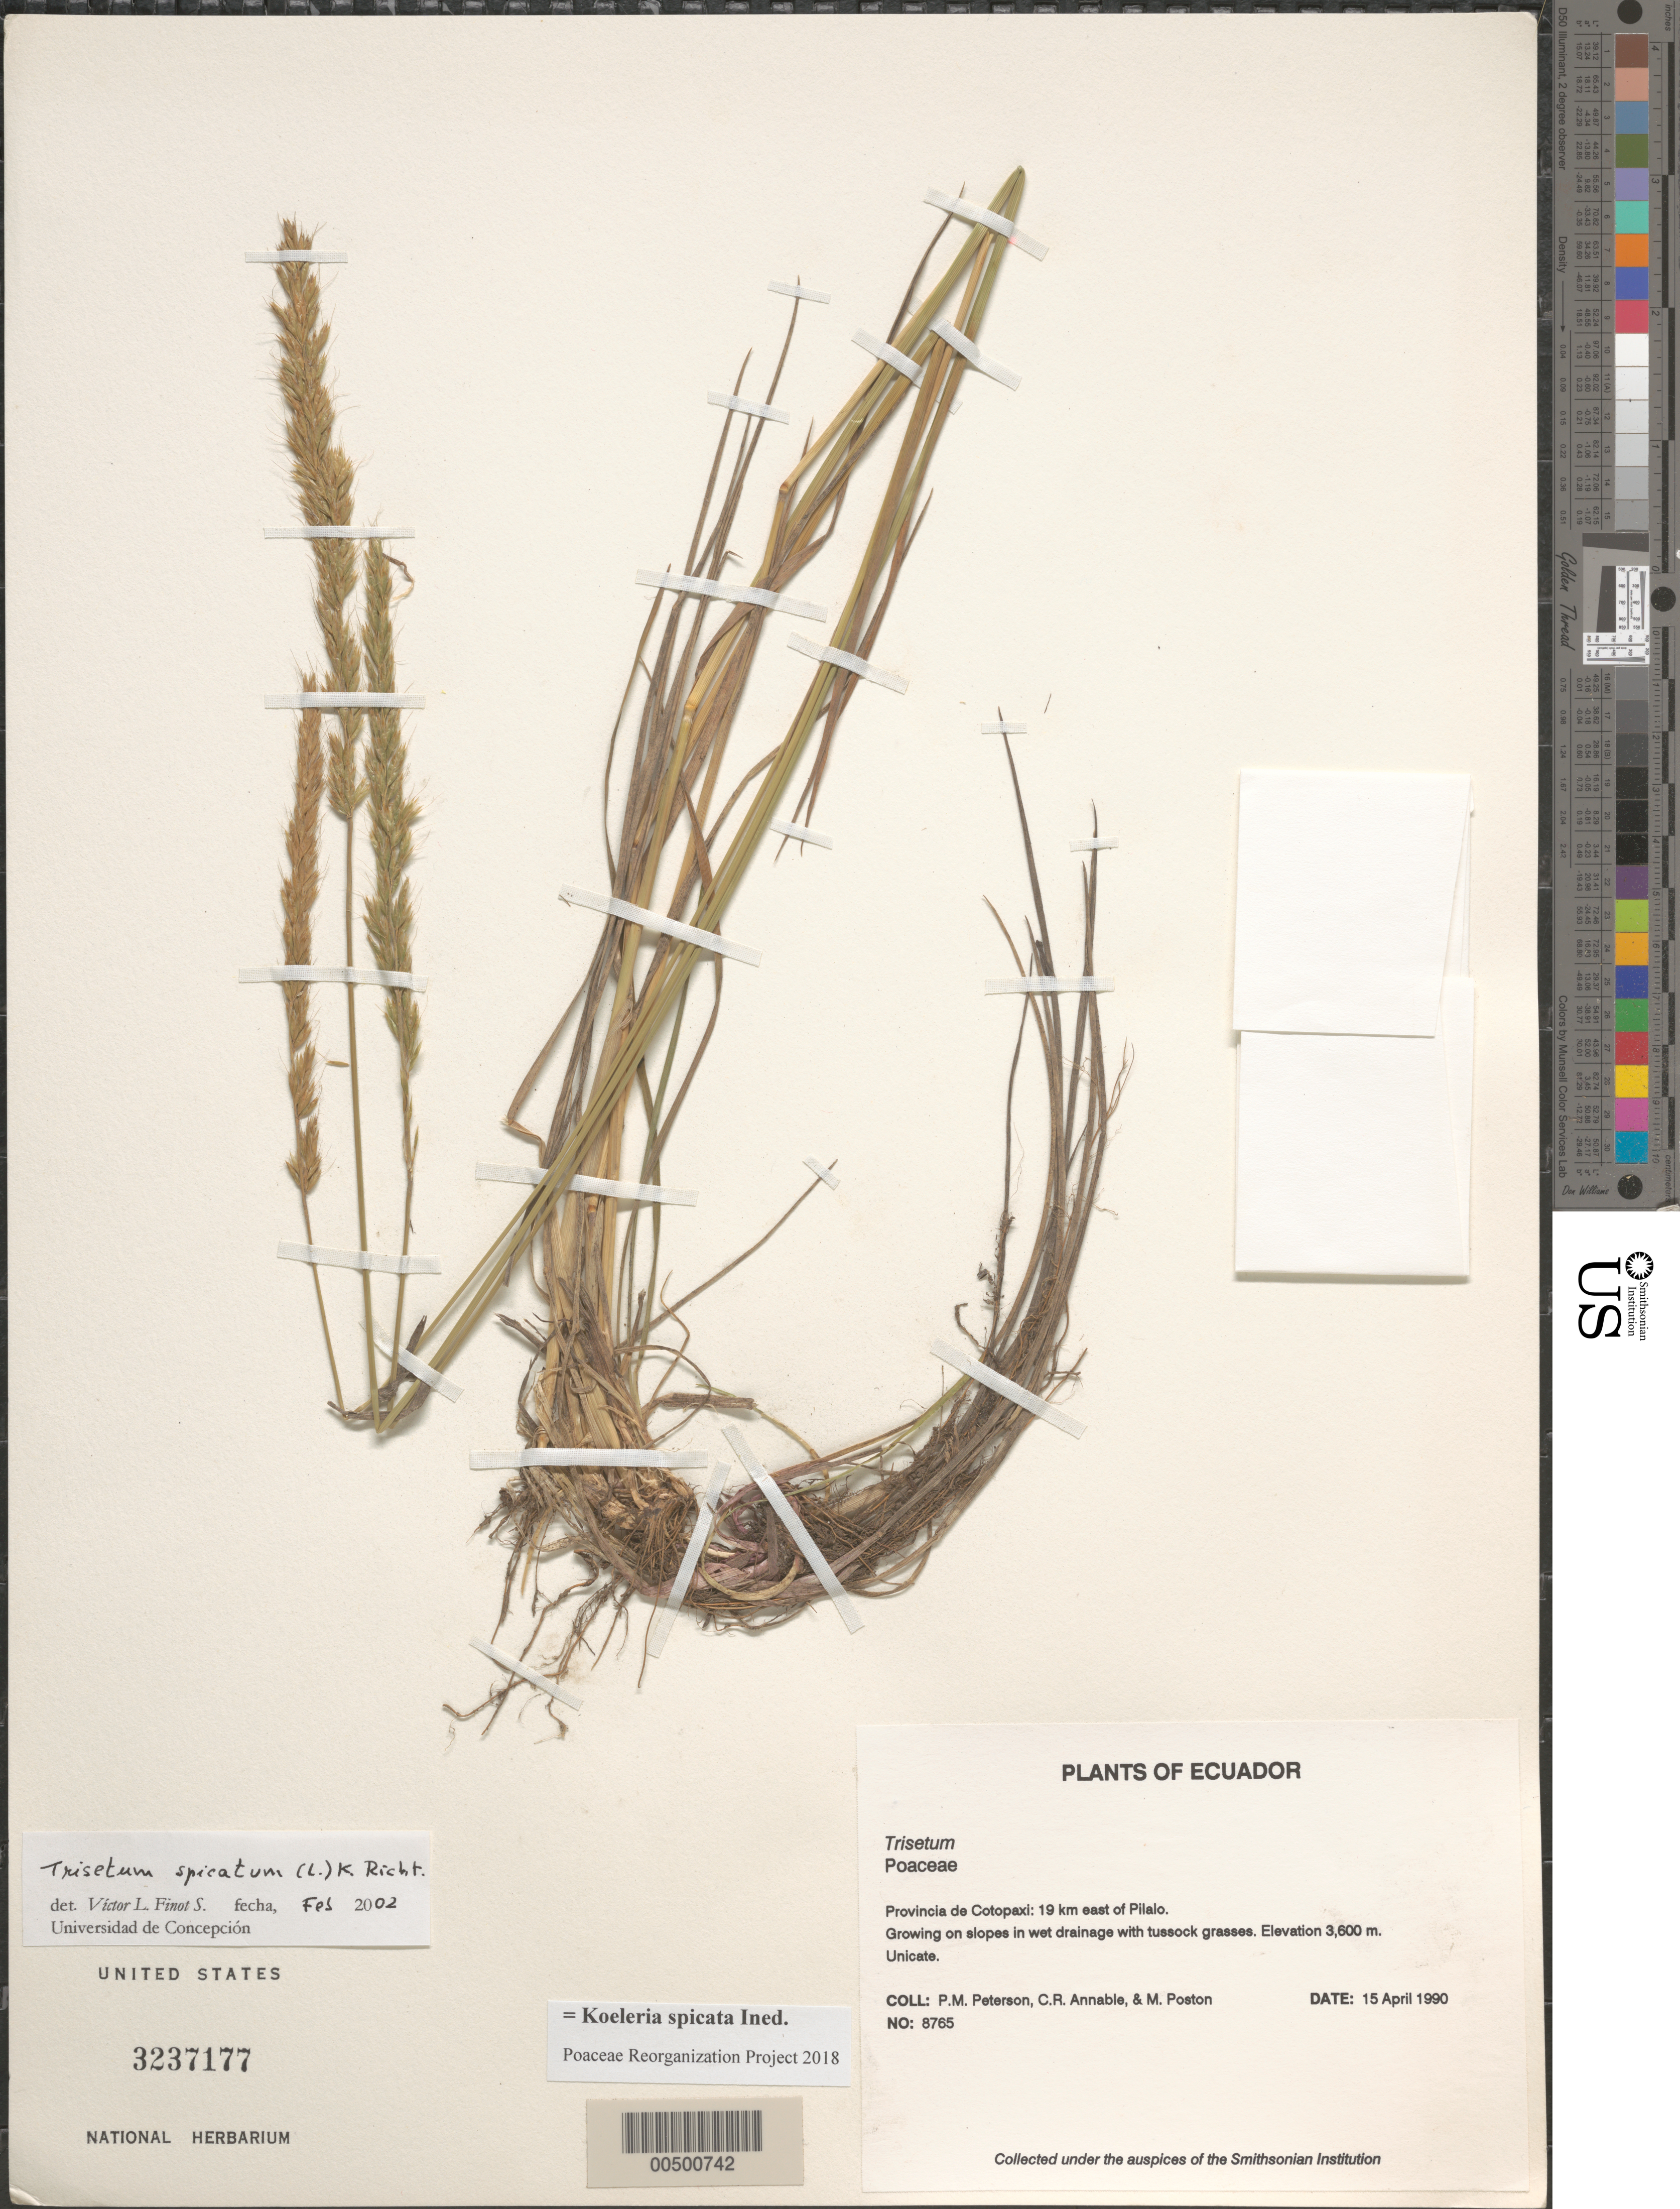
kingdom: Plantae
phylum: Tracheophyta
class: Liliopsida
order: Poales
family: Poaceae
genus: Koeleria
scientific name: Koeleria spicata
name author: (L.) Barberá et al.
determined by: Poaceae Reorganization Project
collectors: P. M. Peterson, C. R. Annable & M. Poston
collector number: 08765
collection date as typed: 15 Apr 1990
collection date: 1990-04-15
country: Ecuador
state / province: Cotopaxi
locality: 19 km E of Pilalo.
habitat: Growing on slopes in wet drainage with tussock grasses.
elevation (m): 3600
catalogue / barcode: US 3237177